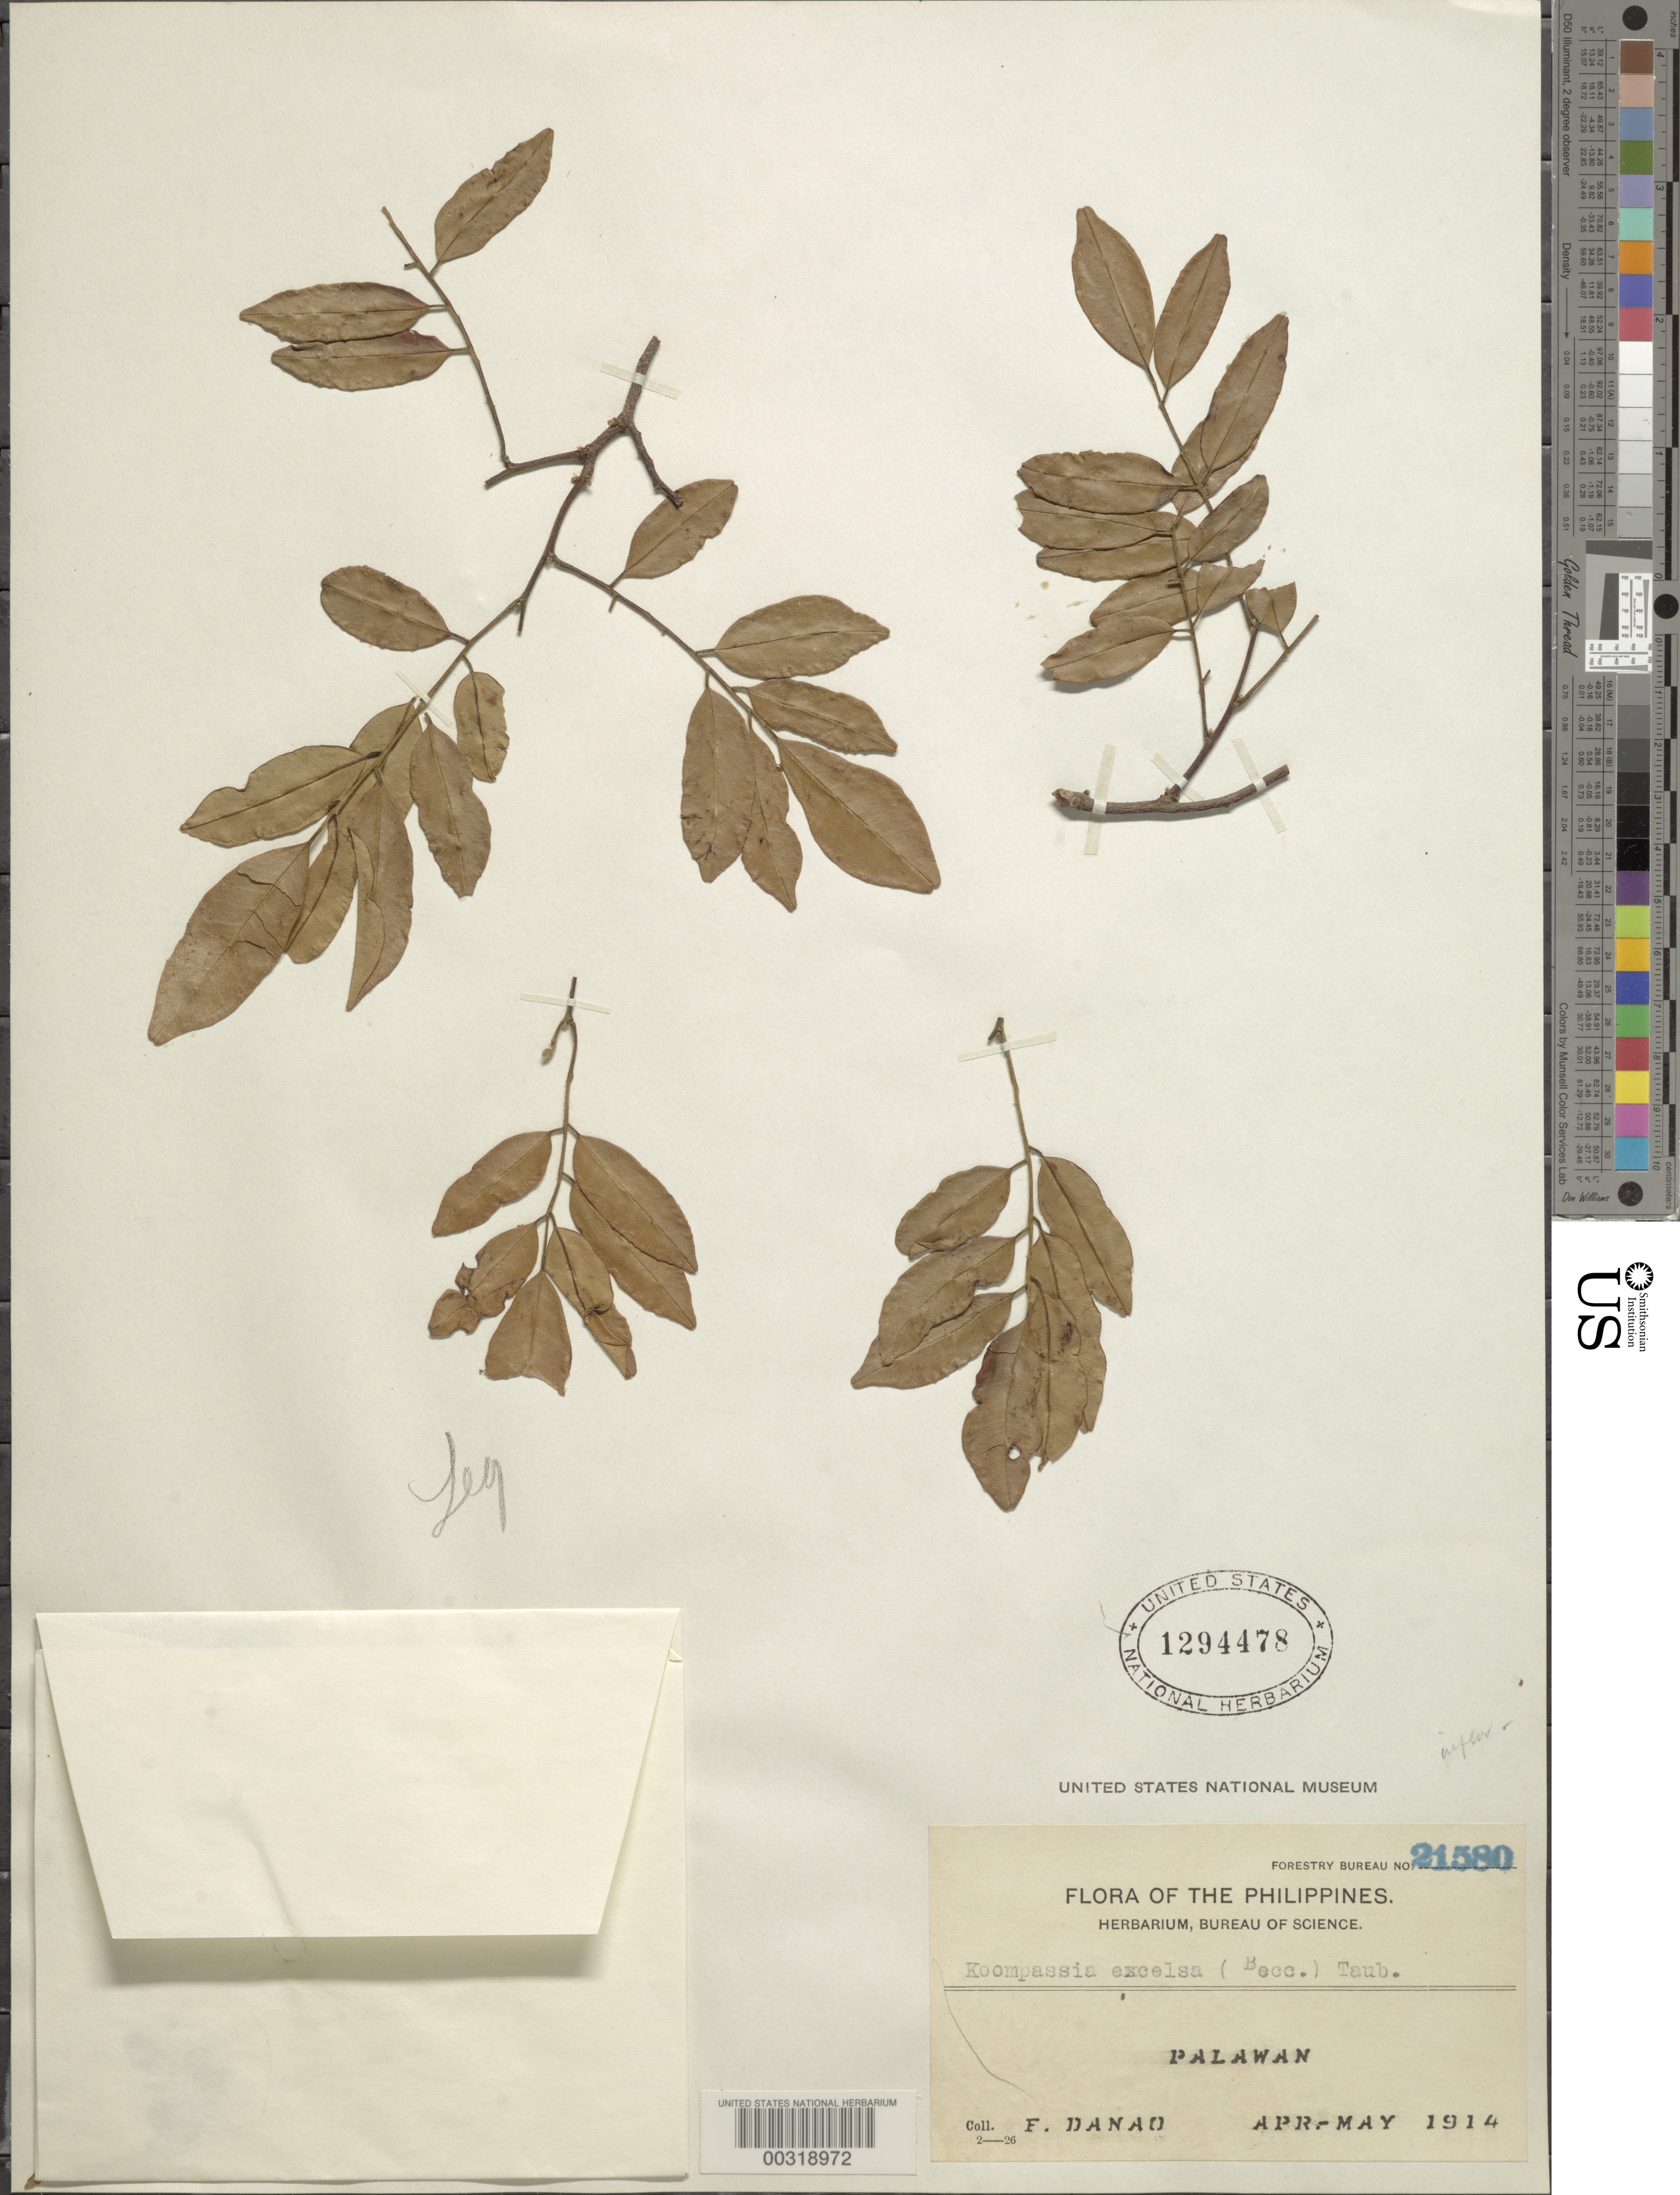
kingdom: Plantae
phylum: Tracheophyta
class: Magnoliopsida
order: Fabales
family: Fabaceae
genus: Koompassia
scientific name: Koompassia excelsa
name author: (Becc.) Taub.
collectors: F. Danao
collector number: Forestry Bureau No. 21580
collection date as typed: Apr 1914 to -- May 1914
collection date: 1914-04/1914-05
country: Philippines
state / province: Mimaropa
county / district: Palawan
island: Palawan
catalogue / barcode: US 1294478